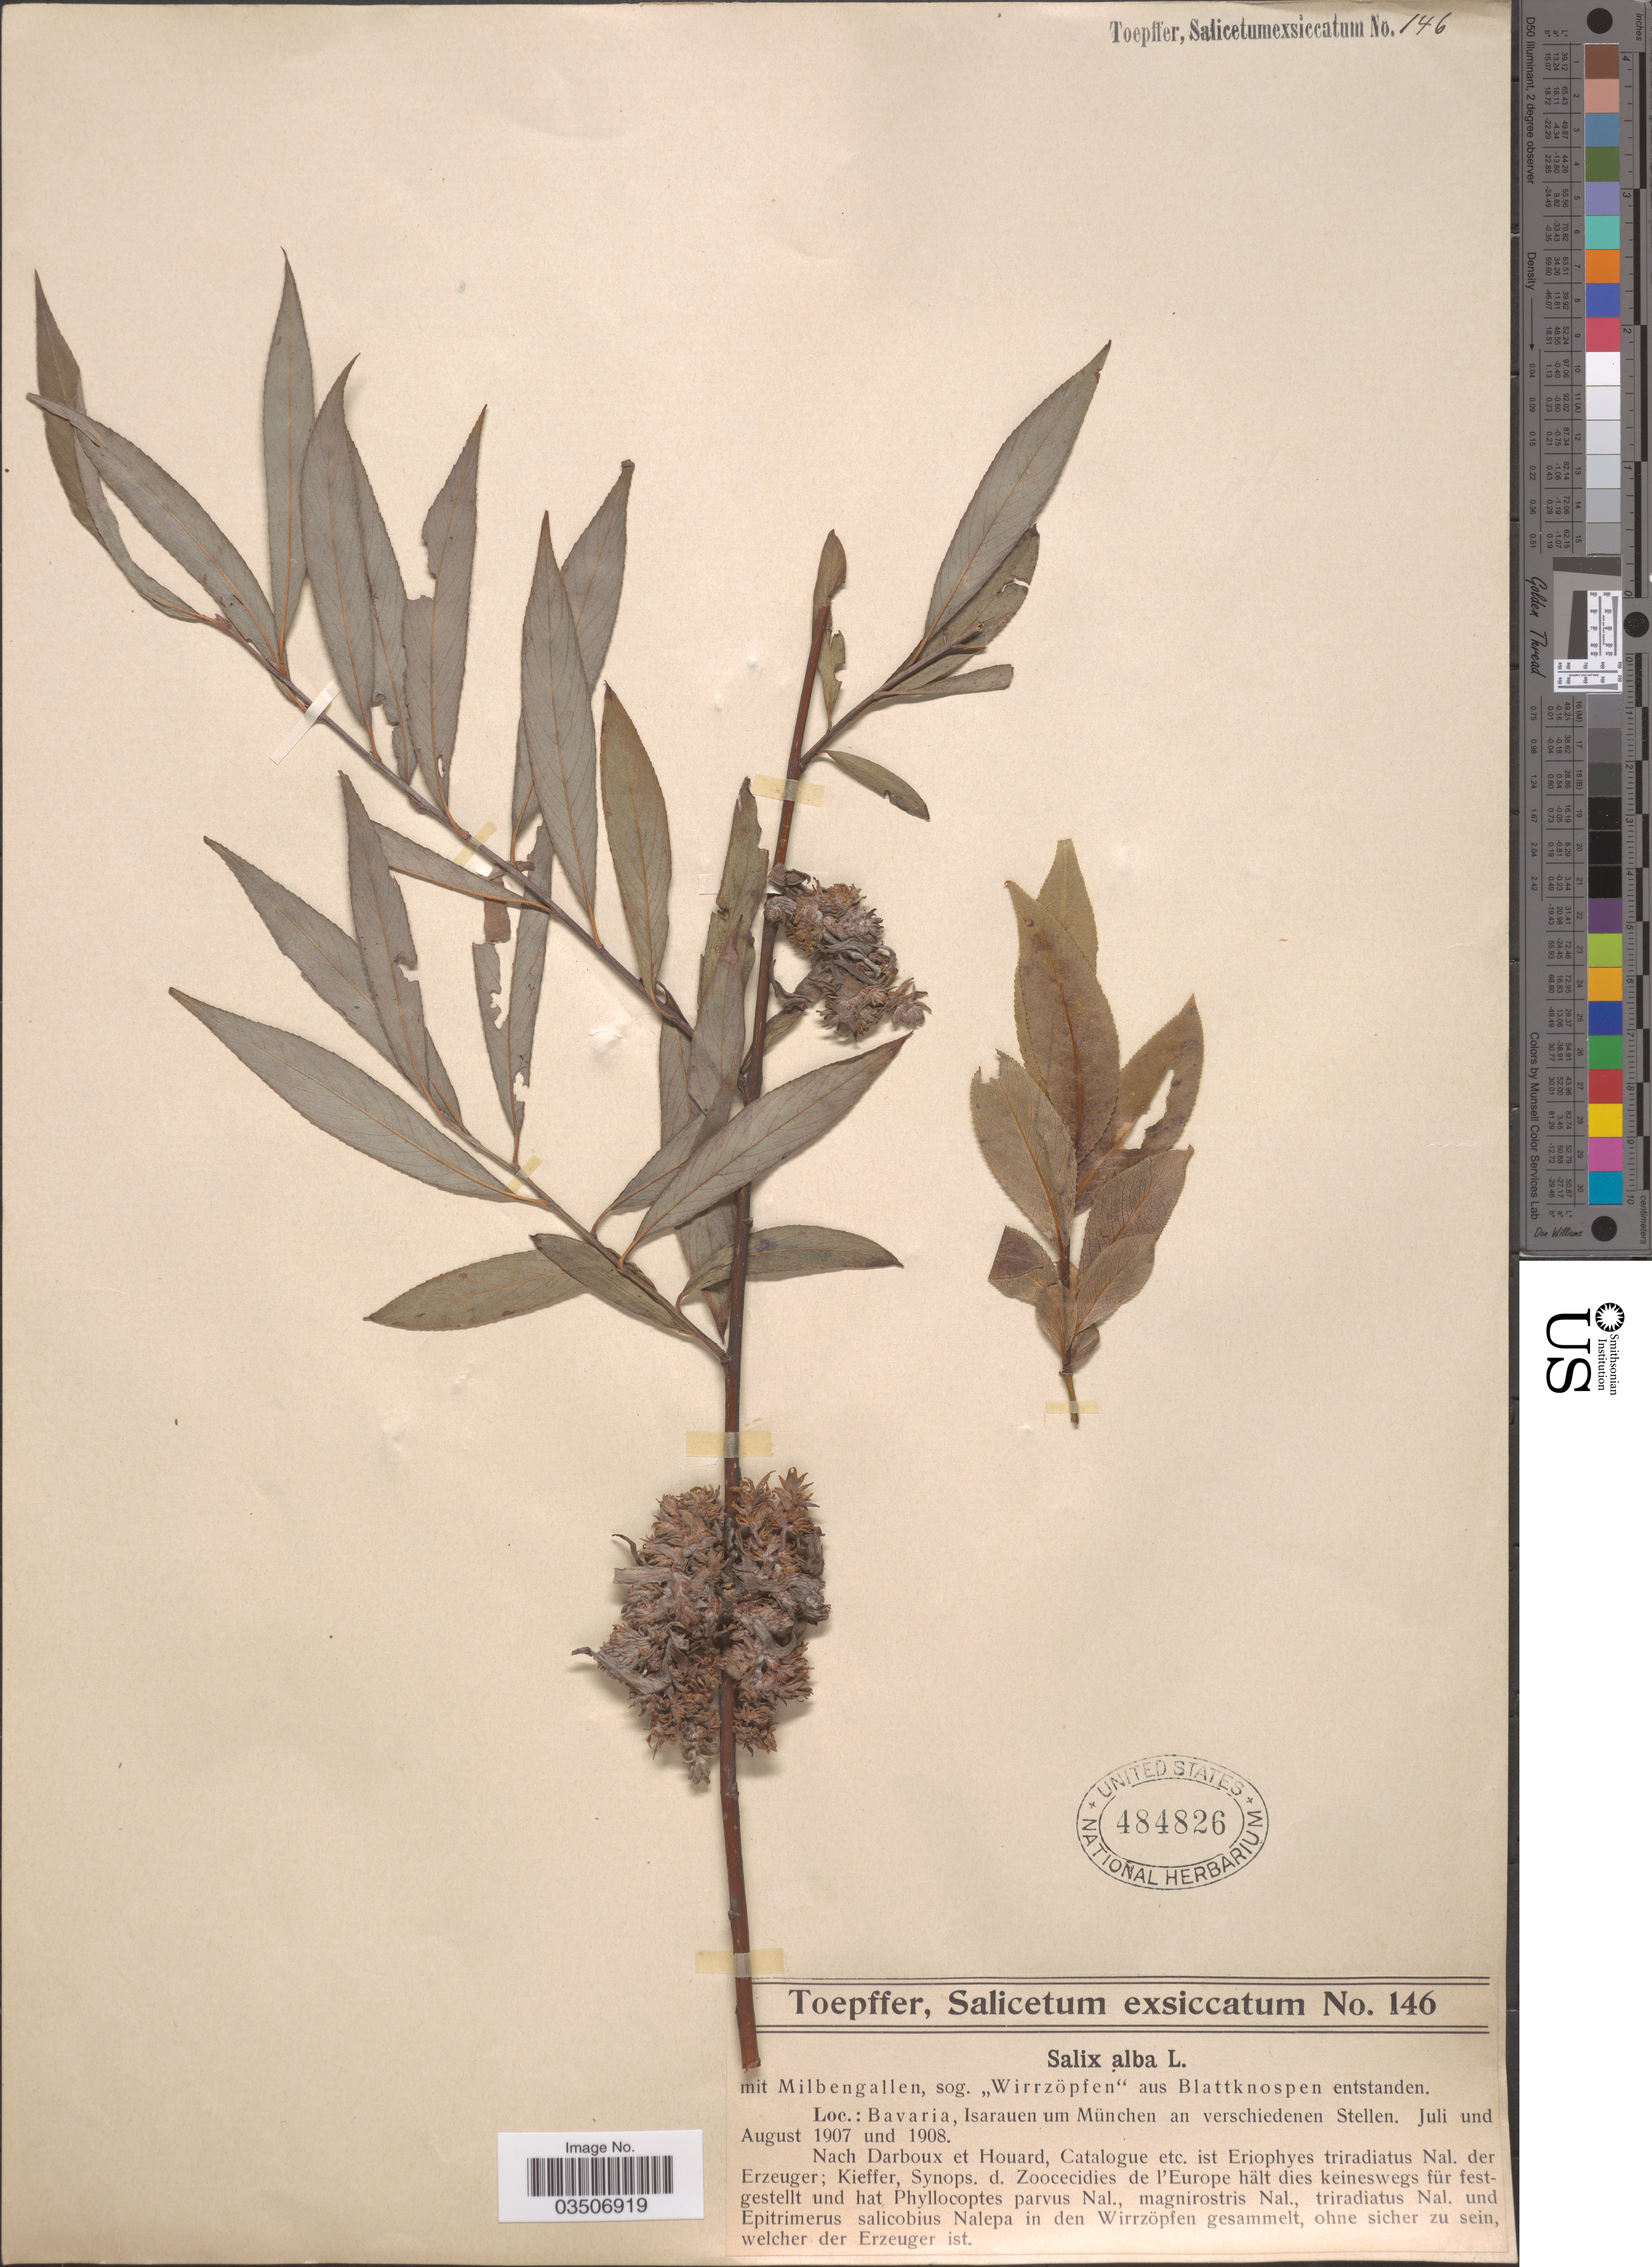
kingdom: Plantae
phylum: Tracheophyta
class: Magnoliopsida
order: Malpighiales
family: Salicaceae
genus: Salix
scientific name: Salix alba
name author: L.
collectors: A. Toepffer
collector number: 146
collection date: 1907-07/1908-08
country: Germany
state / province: Bayern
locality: Bavaria, Isarauen um München an verschiedenen Stellen.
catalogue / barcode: US 484826